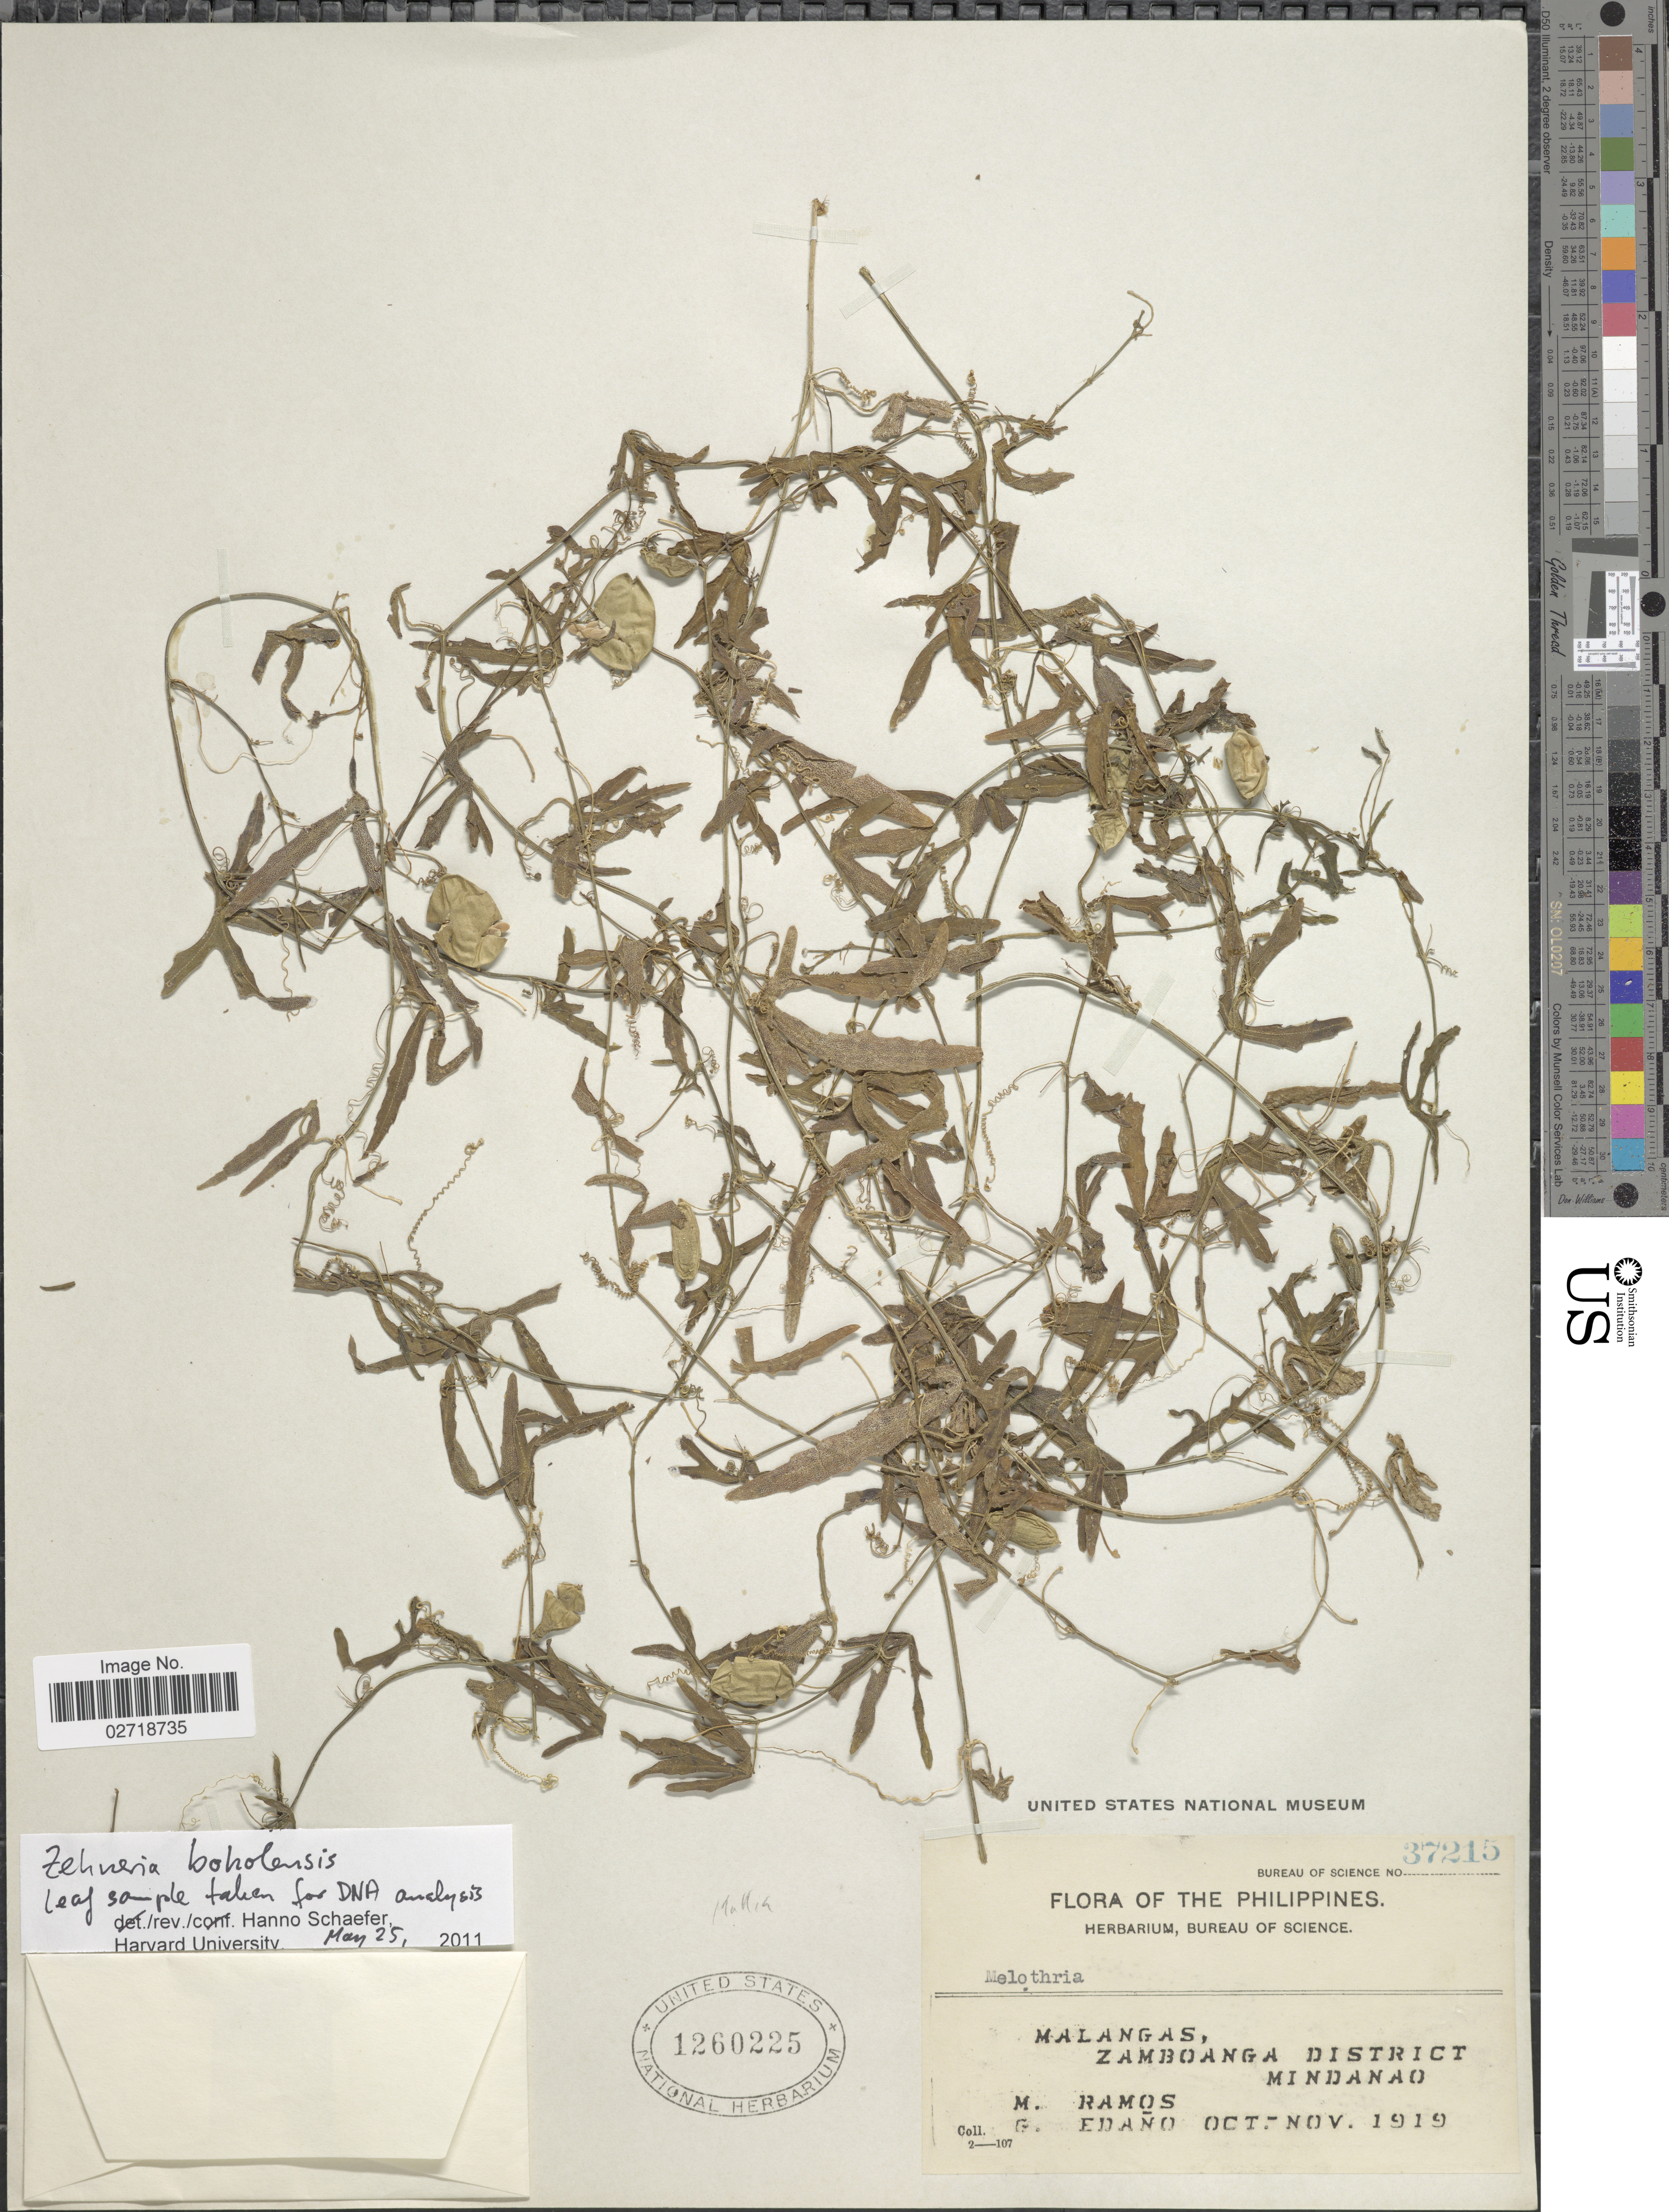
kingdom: Plantae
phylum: Tracheophyta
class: Magnoliopsida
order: Cucurbitales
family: Cucurbitaceae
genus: Zehneria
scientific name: Zehneria boholensis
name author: (Merr.) M.D. Dwivedi et al.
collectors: M. Ramos & G. Edaño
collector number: Bureau of Science 37215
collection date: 1919-10/1919-11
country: Philippines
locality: Malangas, Zamboanga District, Mindanao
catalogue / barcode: US 1260225